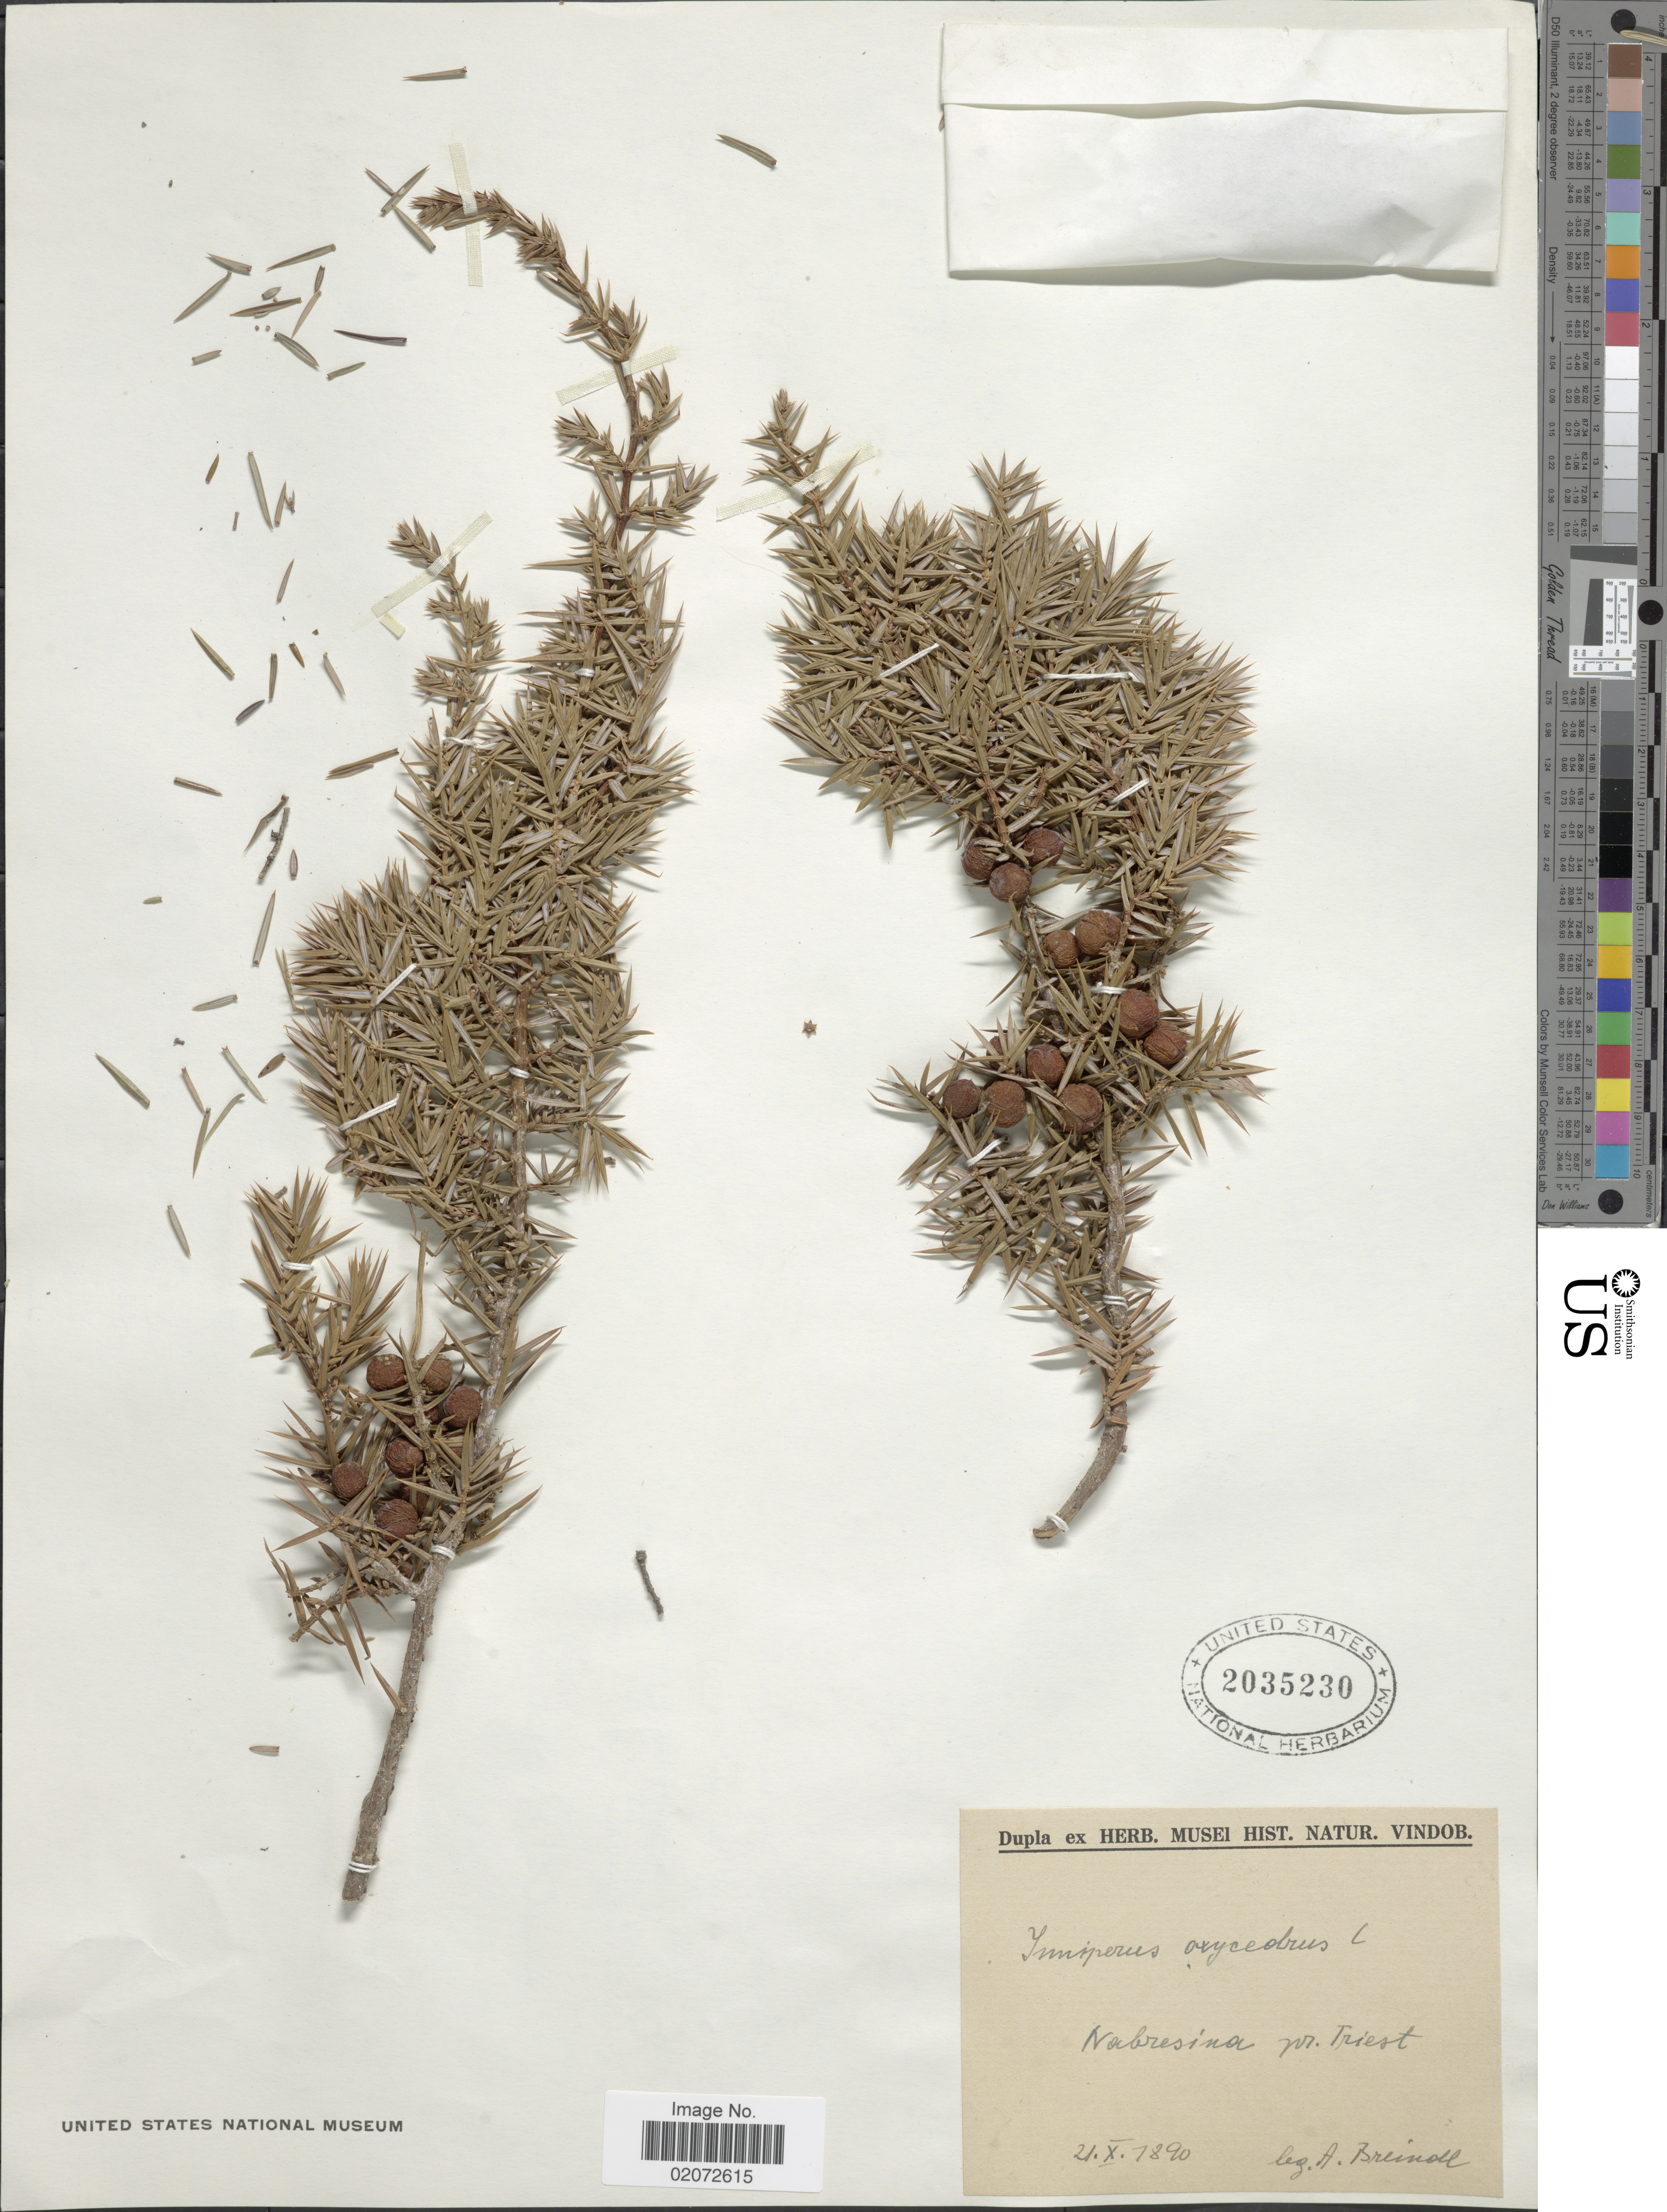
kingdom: Plantae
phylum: Tracheophyta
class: Pinopsida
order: Pinales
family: Cupressaceae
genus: Juniperus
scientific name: Juniperus oxycedrus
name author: L.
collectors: A. Breindl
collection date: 1890-10-21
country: Italy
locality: Nabresina pr. Triest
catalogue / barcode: US 2035230